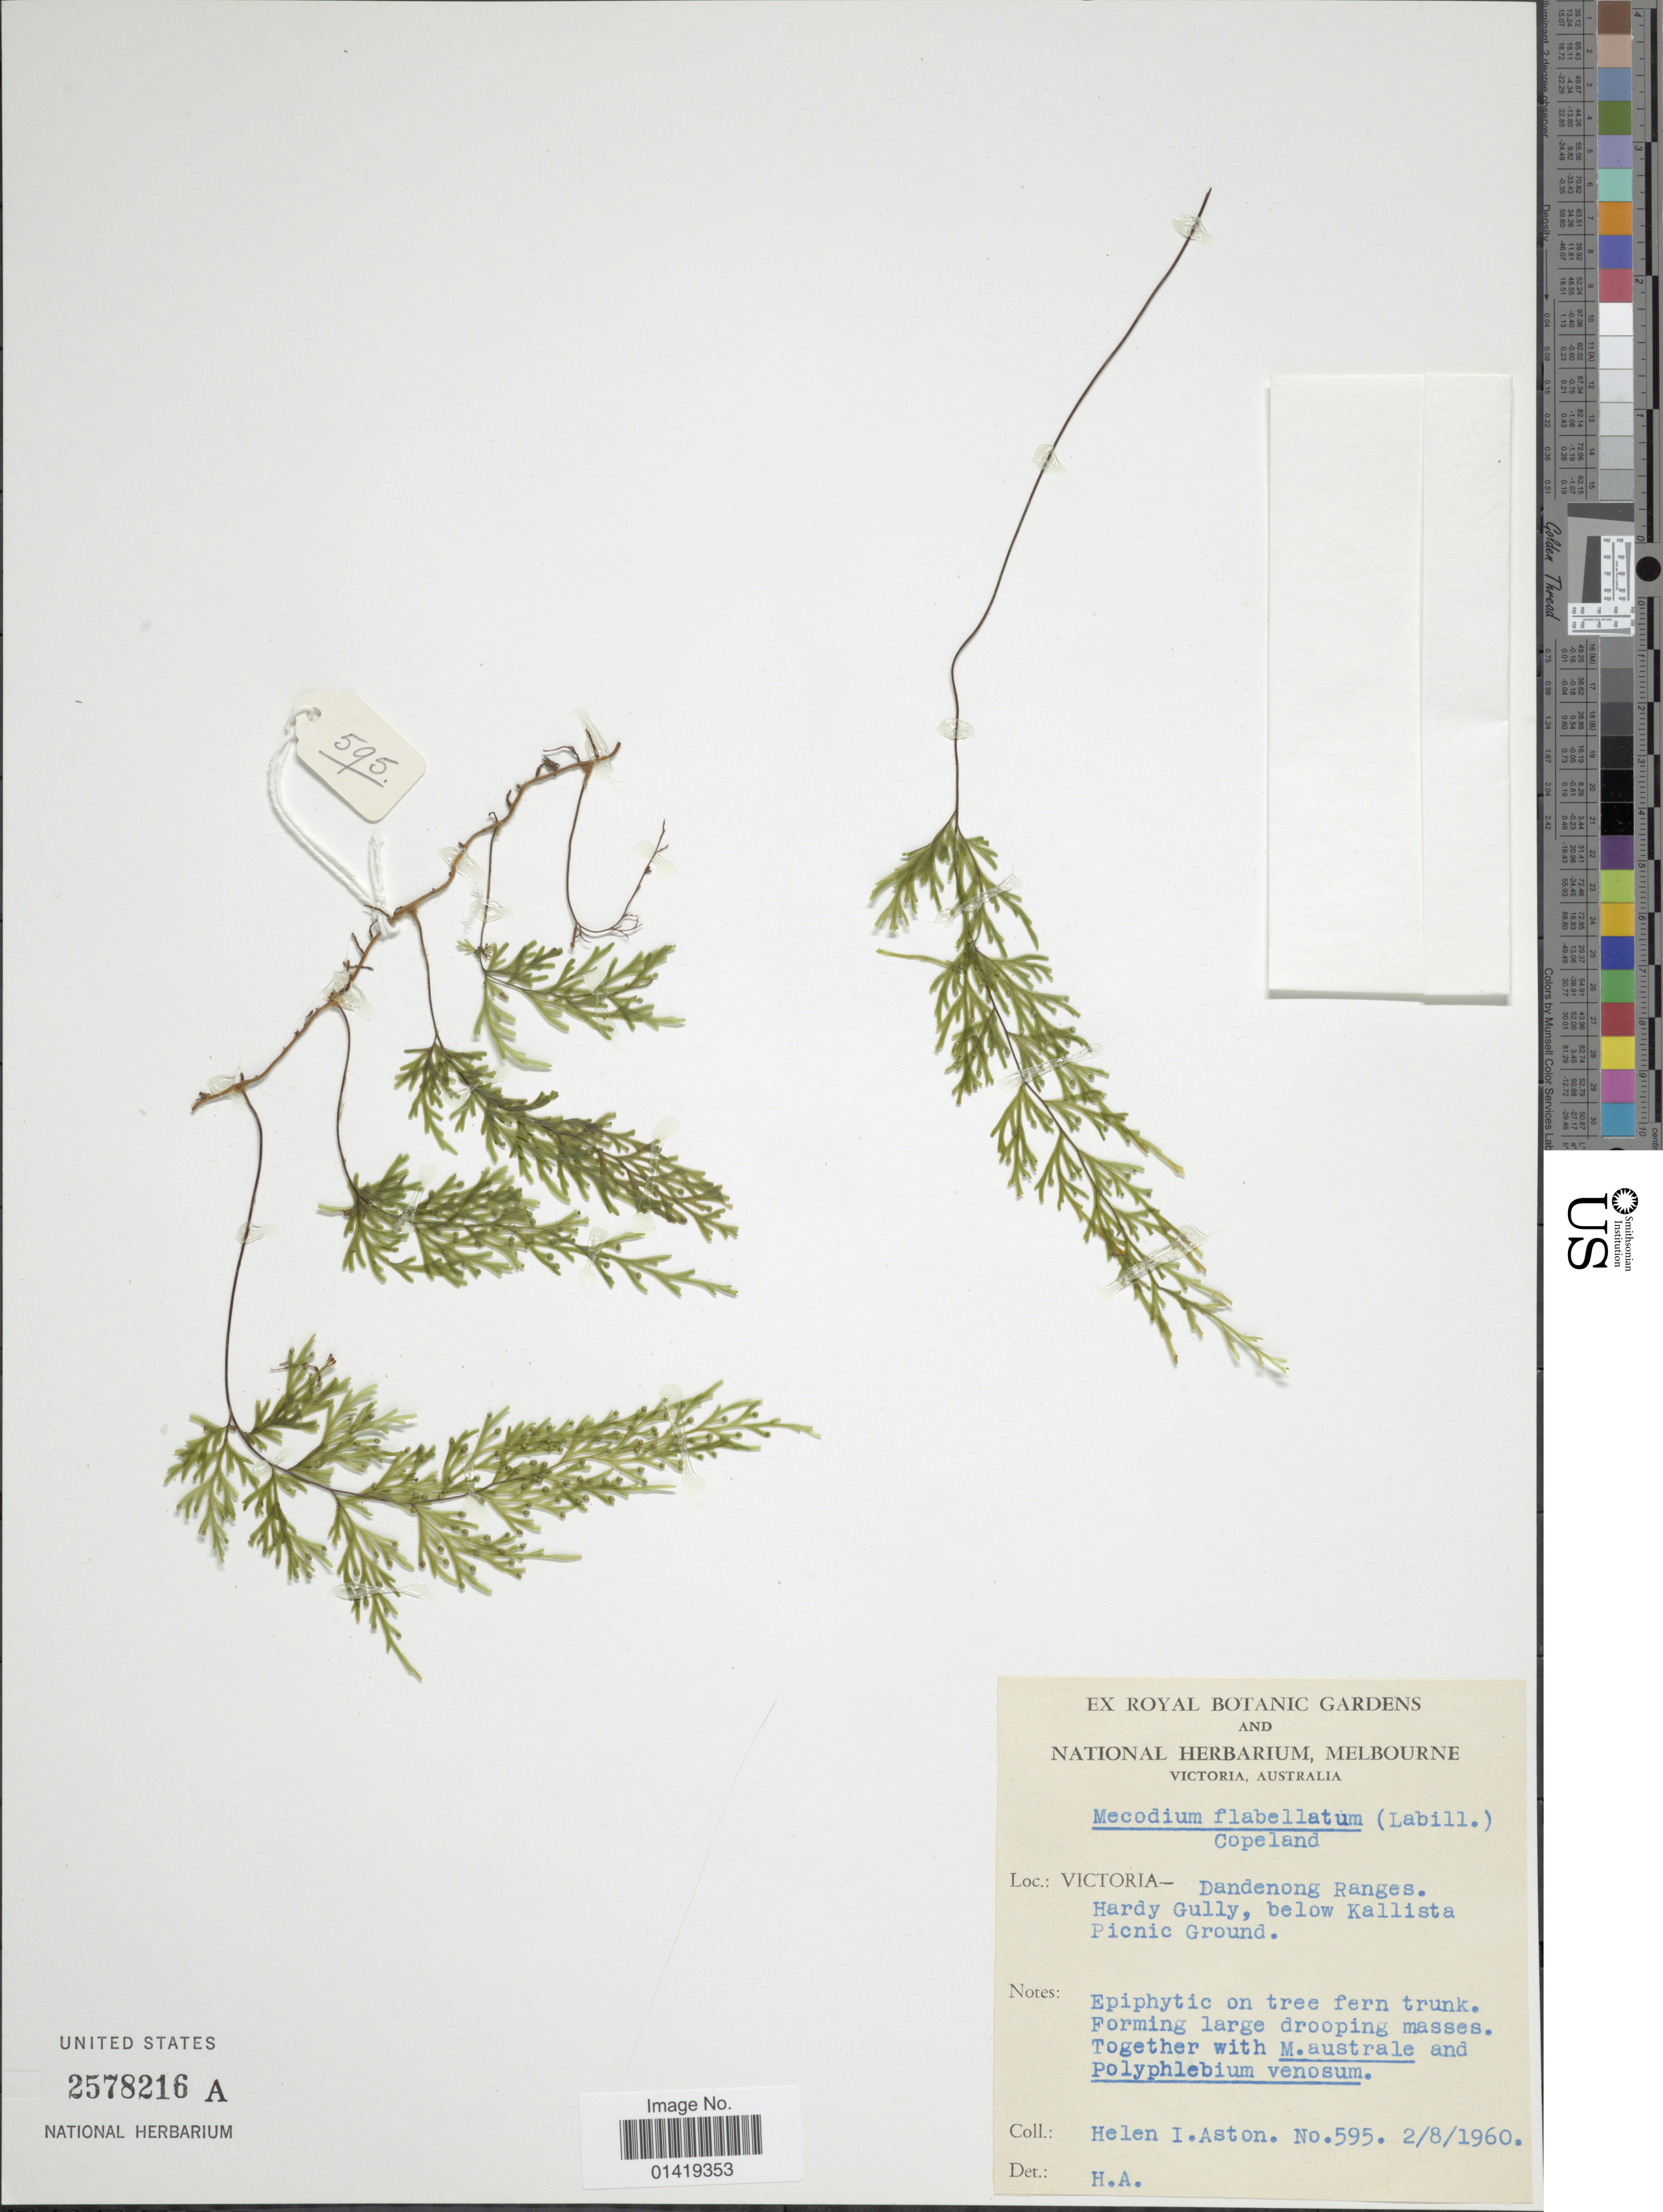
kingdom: Plantae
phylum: Tracheophyta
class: Polypodiopsida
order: Hymenophyllales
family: Hymenophyllaceae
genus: Hymenophyllum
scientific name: Hymenophyllum flabellatum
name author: Labill.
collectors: H. I. Aston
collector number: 595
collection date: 1960-08-02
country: Australia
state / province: Victoria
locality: Victoria Dadenong ranges Hardy Gully below Kallista Picnic ground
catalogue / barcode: US 2578216A